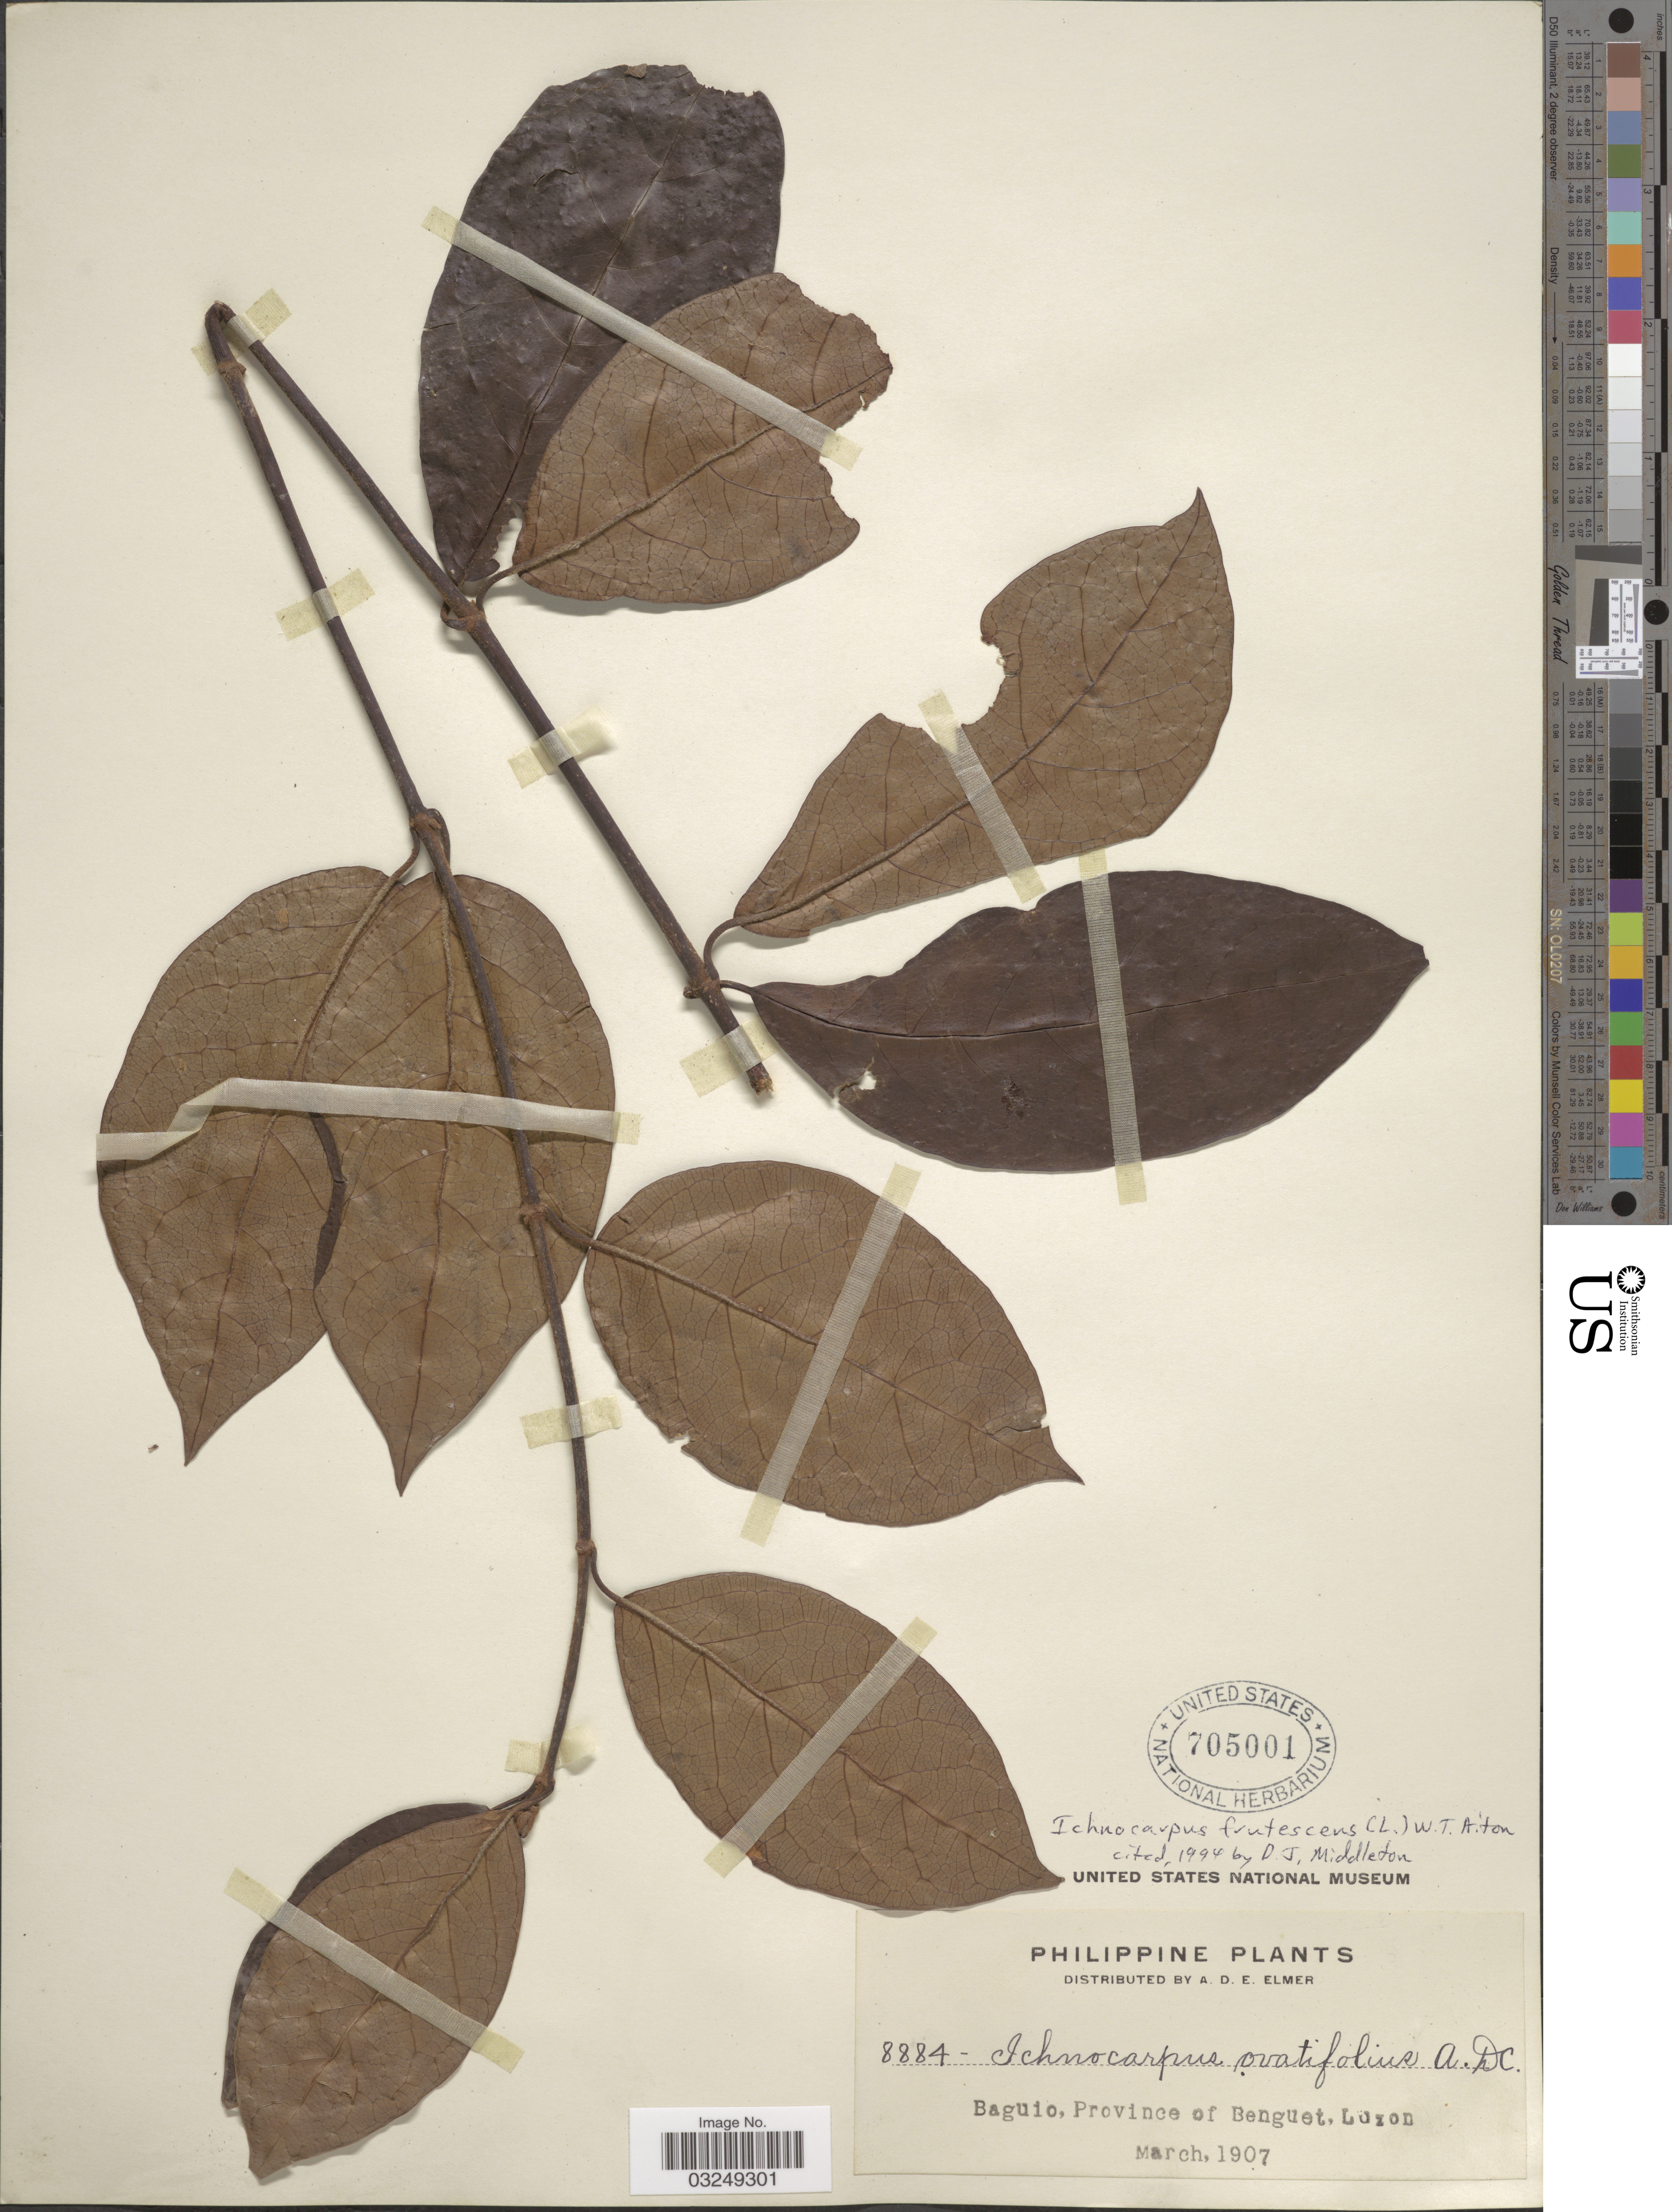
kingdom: Plantae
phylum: Tracheophyta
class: Magnoliopsida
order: Gentianales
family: Apocynaceae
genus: Ichnocarpus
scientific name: Ichnocarpus frutescens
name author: (L.) W.T. Aiton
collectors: A. D. E. Elmer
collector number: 8884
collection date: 1907-03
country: Philippines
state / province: Cordillera (Administrative Region)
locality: Baguio, Province of Benguet, Luzon.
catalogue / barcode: US 705001